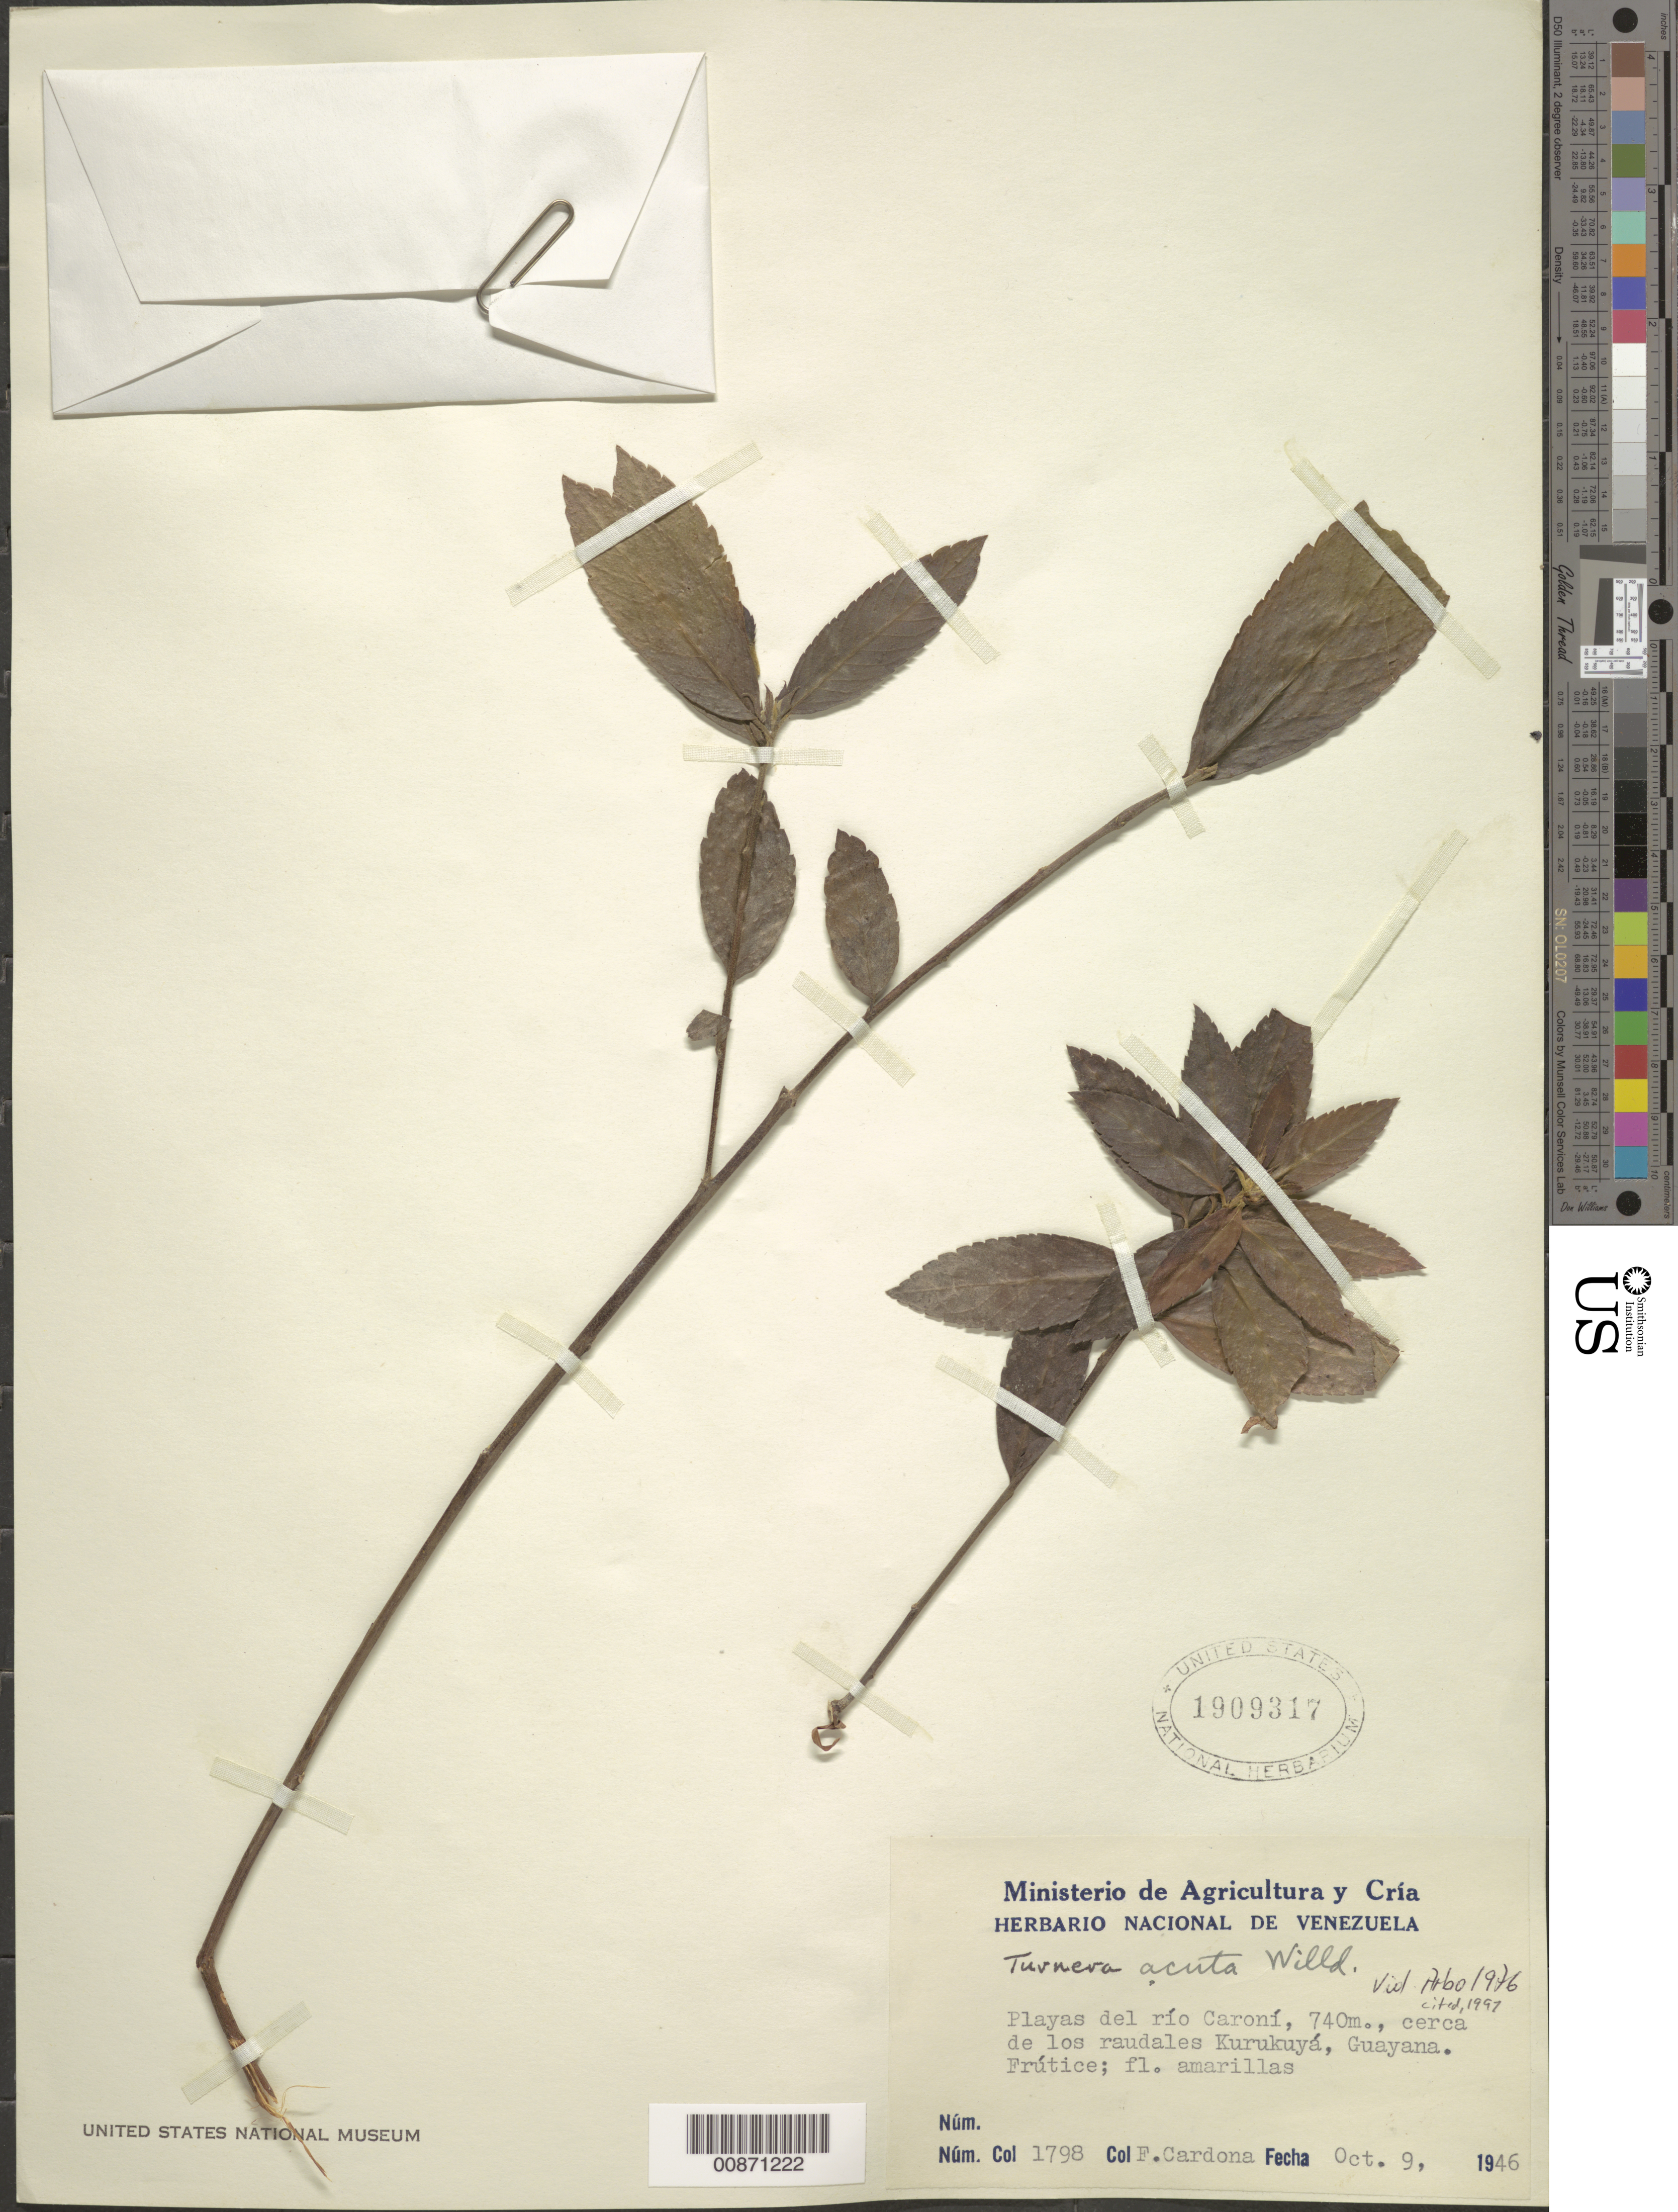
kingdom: Plantae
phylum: Tracheophyta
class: Magnoliopsida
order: Malpighiales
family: Turneraceae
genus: Turnera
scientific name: Turnera acuta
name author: Willd. ex Schult.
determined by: Arbo, M. M.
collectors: F. Cardona Puig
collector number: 1798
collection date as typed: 9-Oct-46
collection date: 1946-10-09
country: Venezuela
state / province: Bolívar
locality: Río Caroní, Raudal Kurukuyá (Guayana)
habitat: Playas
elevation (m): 740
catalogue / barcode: US 1909317